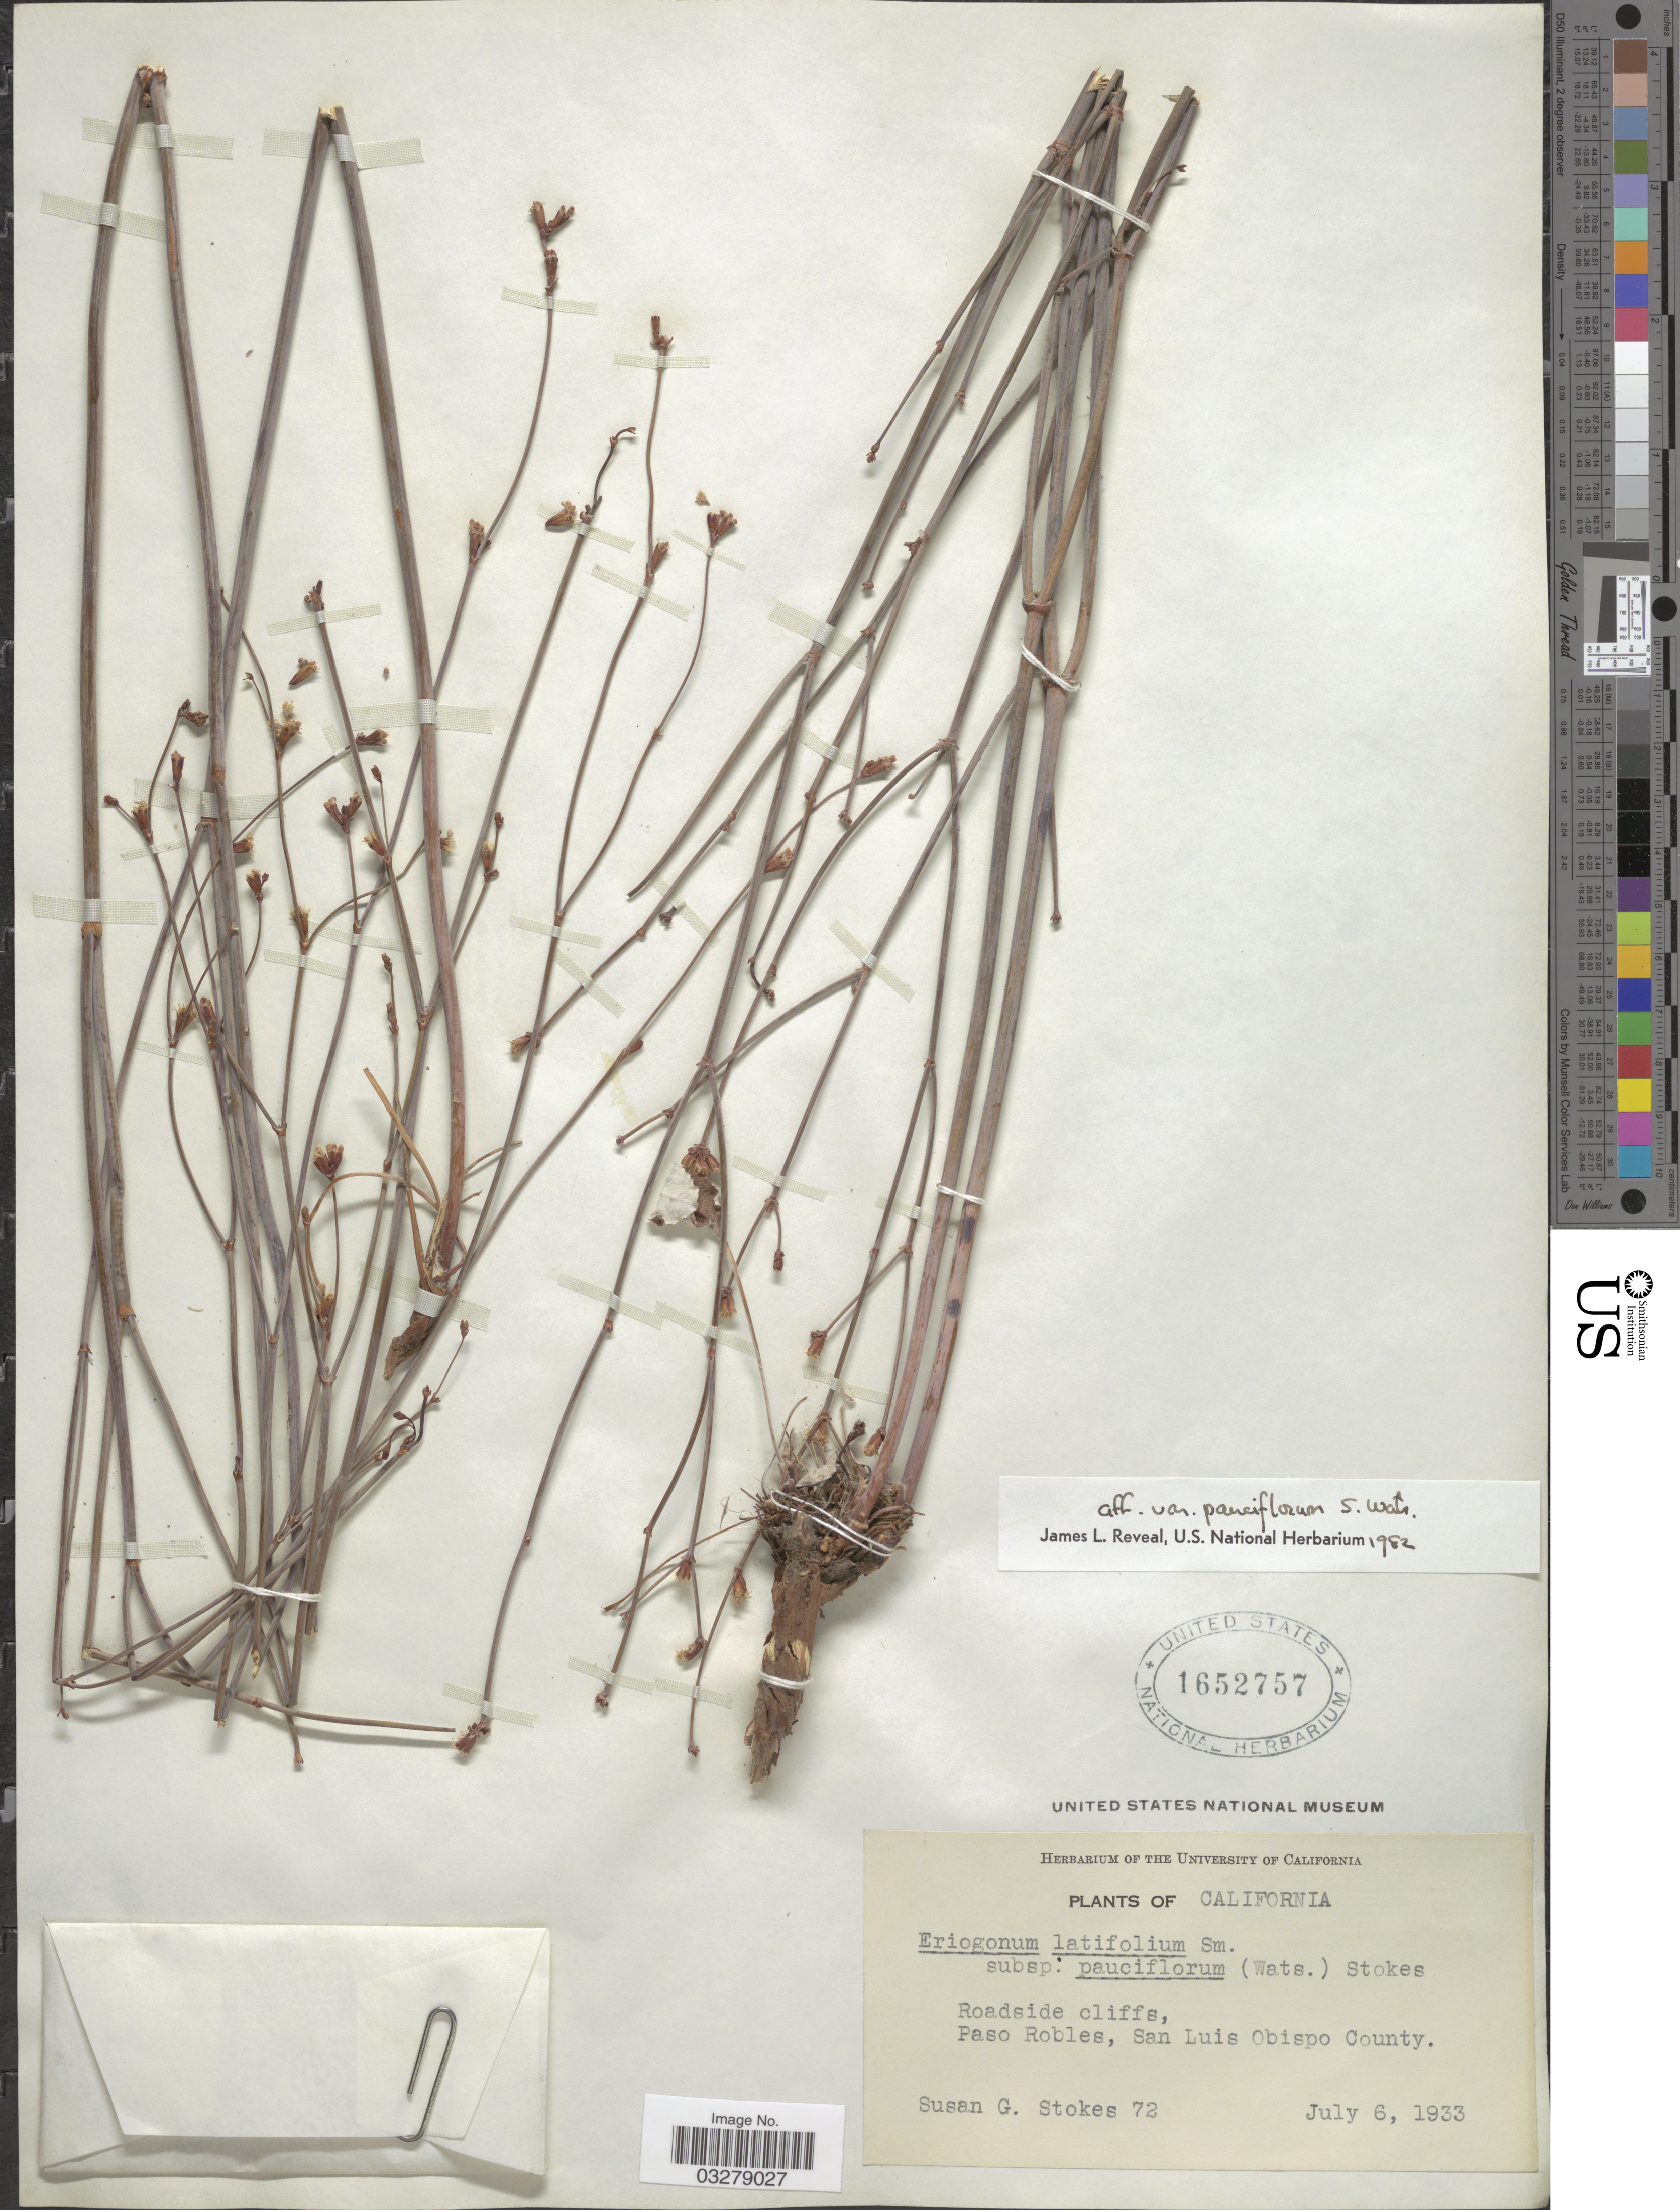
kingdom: Plantae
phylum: Tracheophyta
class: Magnoliopsida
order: Caryophyllales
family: Polygonaceae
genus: Eriogonum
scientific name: Eriogonum nudum var. pauciflorum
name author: S. Watson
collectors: S. G. Stokes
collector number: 72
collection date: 1933-07-06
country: United States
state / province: California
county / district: San Luis Obispo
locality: Paso Robles, San Luis Obispo County.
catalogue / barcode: US 1652757